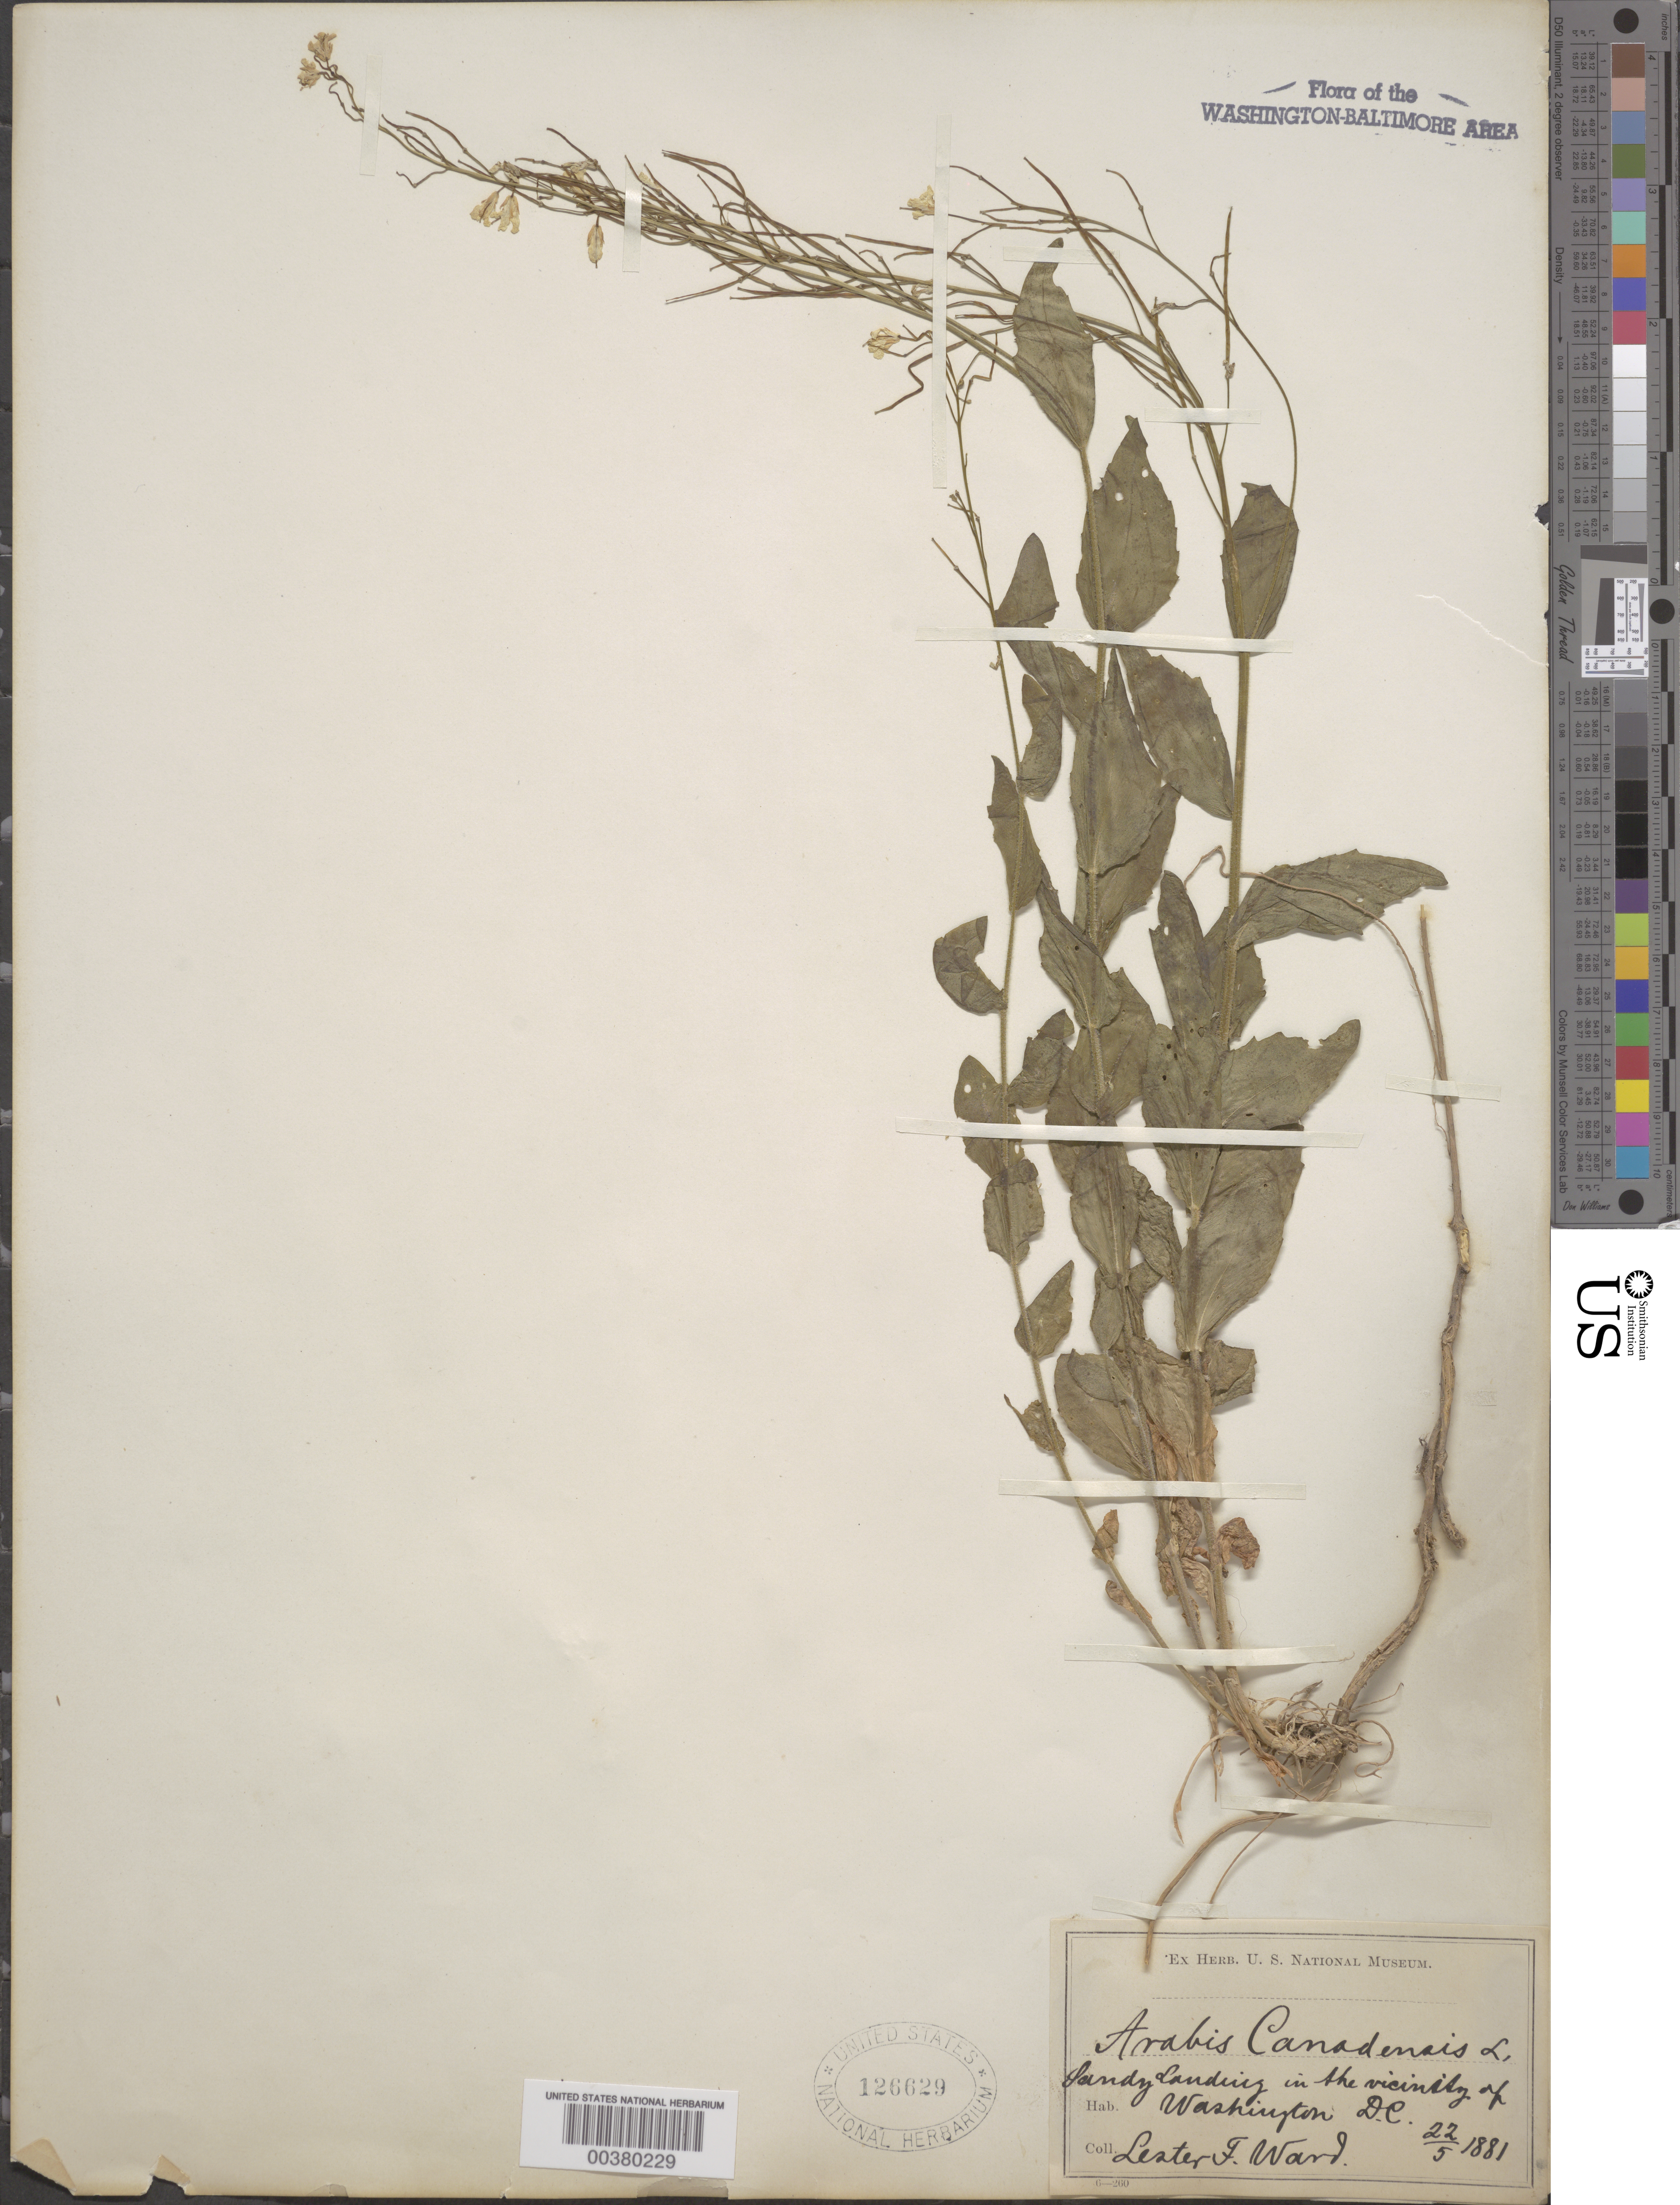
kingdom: Plantae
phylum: Tracheophyta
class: Magnoliopsida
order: Brassicales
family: Brassicaceae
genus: Arabis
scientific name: Arabis patens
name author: Sull.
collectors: L. F. Ward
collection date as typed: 22 May 1881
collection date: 1881-05-22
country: United States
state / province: Maryland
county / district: Montgomery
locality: Sandy Landing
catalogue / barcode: US 126629